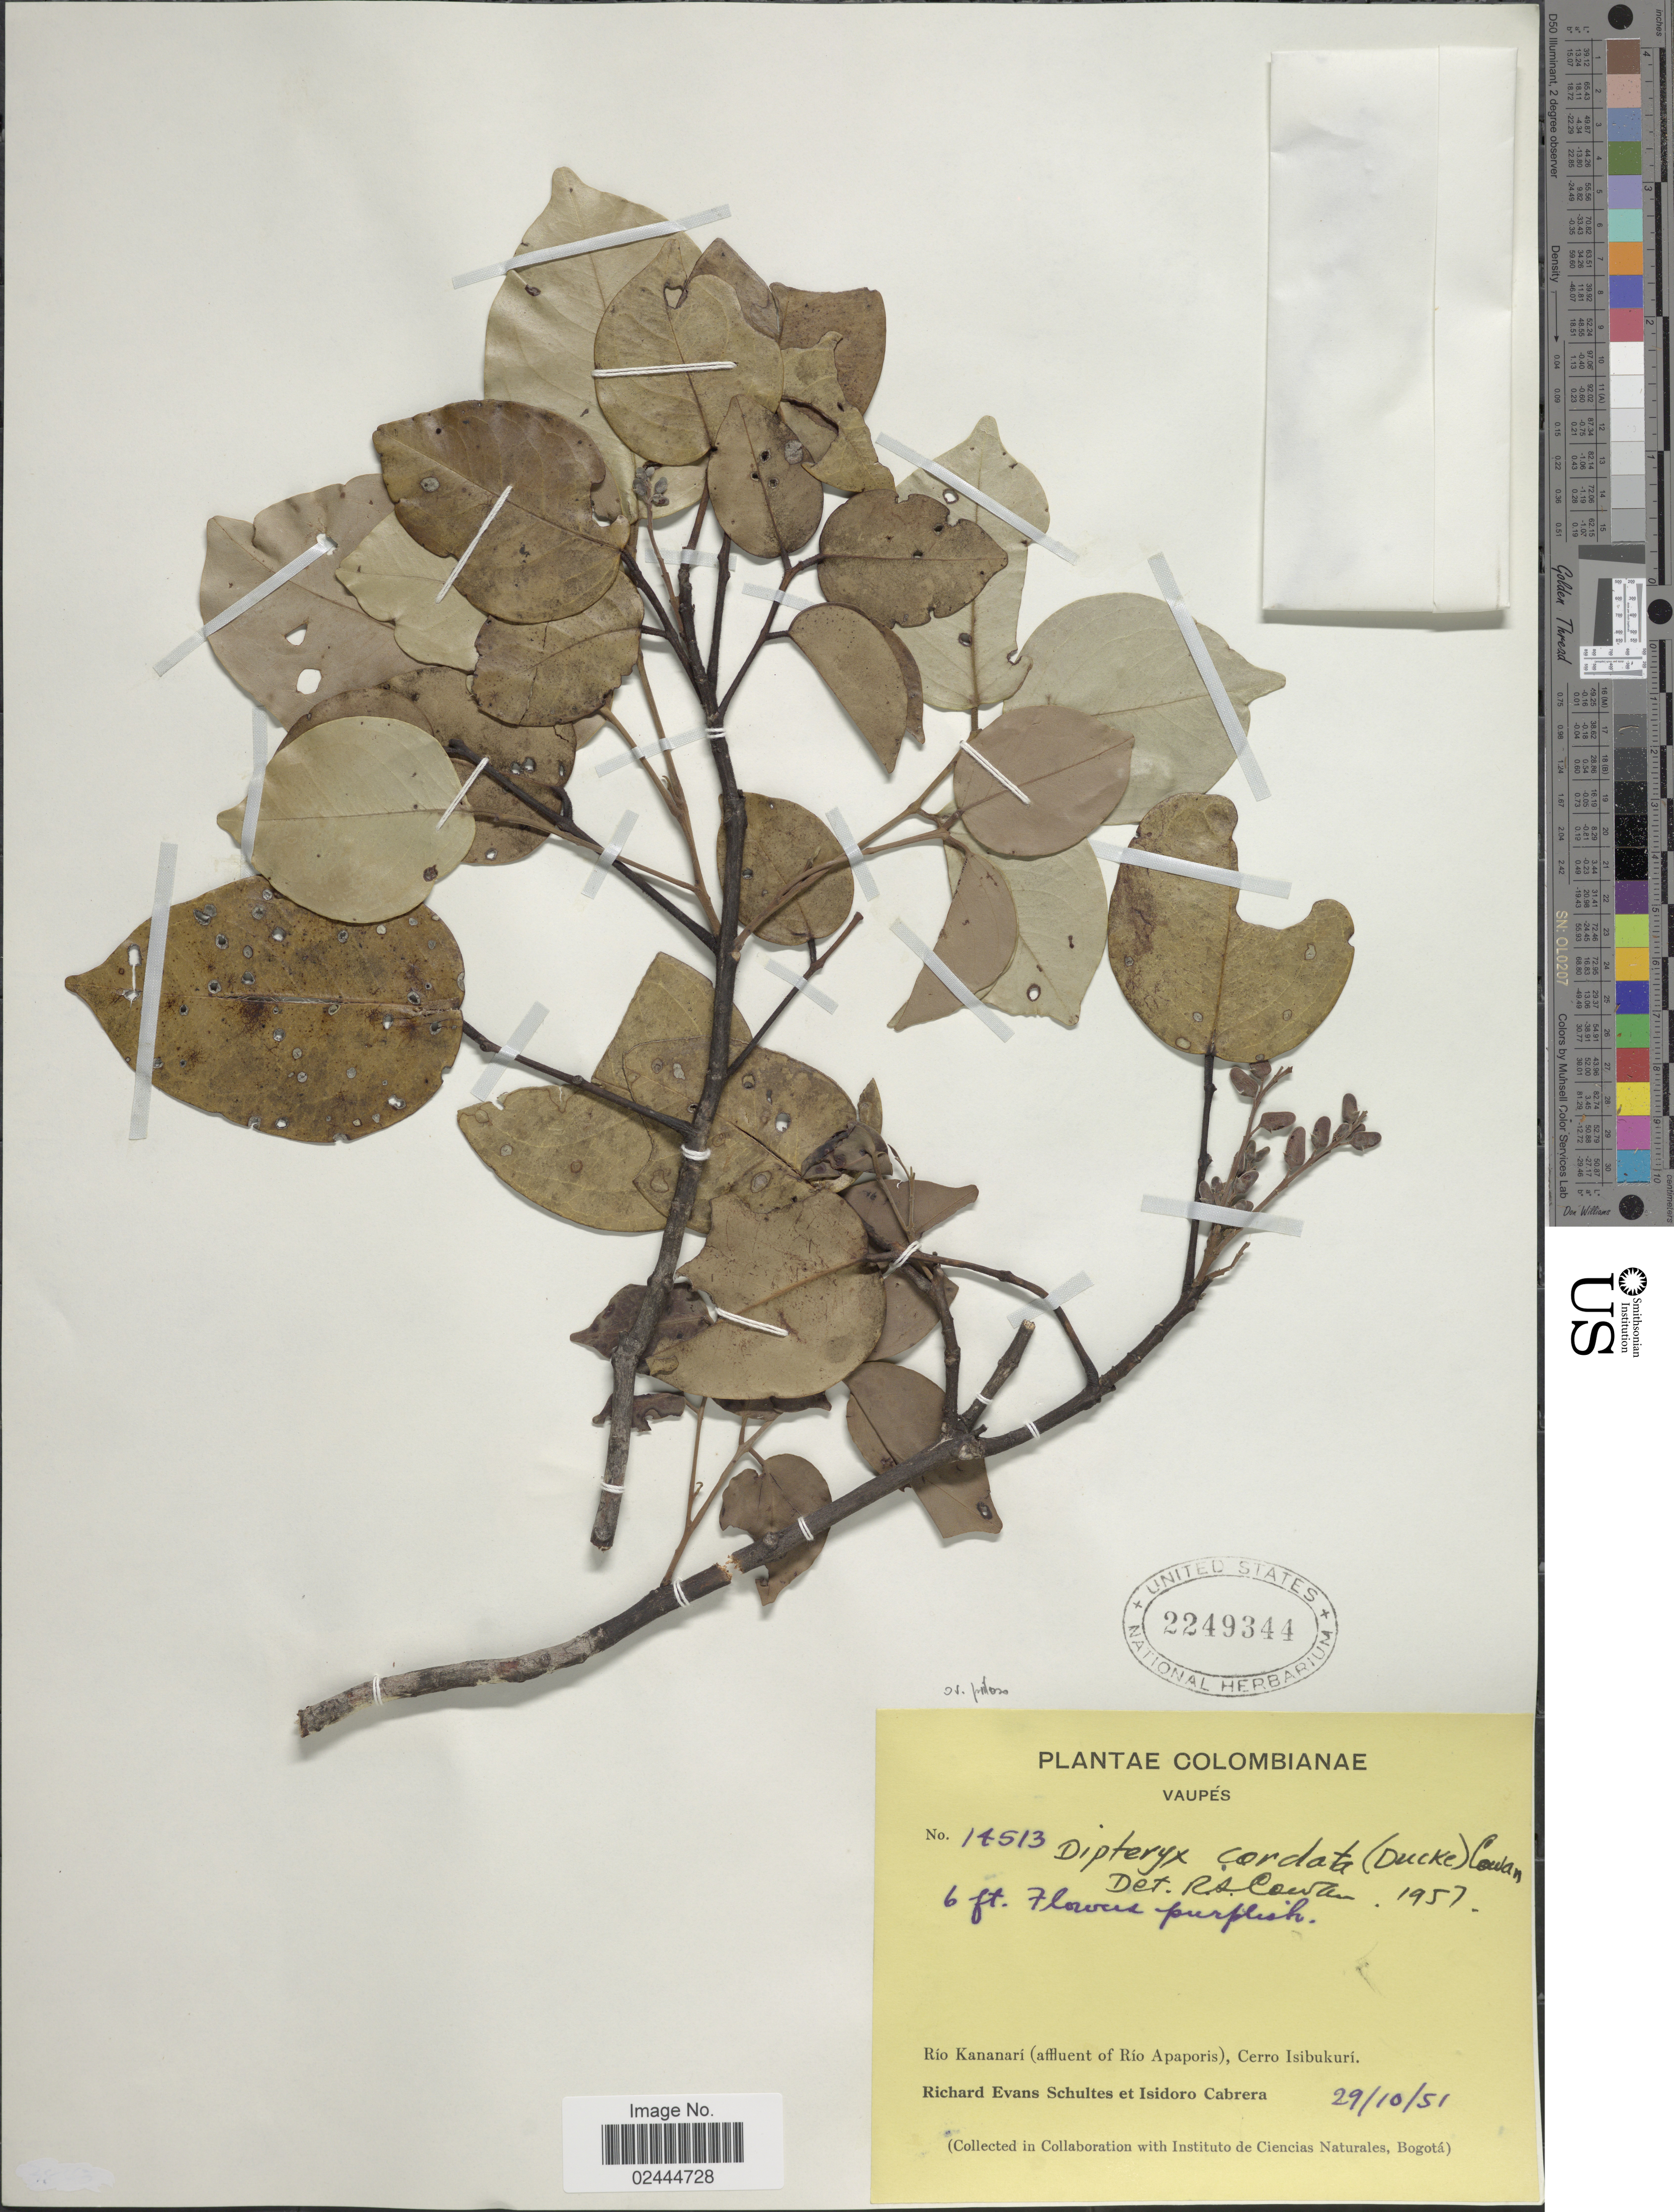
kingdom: Plantae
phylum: Tracheophyta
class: Magnoliopsida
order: Fabales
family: Fabaceae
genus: Taralea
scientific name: Taralea cordata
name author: Ducke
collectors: R. E. Schultes & I. Cabrera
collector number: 14513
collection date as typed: Transcribed d/m/y: 29/10/51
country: Colombia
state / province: Vaupés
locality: Rio Kananari (affluent of Rio Apaporis) Cerro Isibukuri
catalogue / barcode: US 2249344